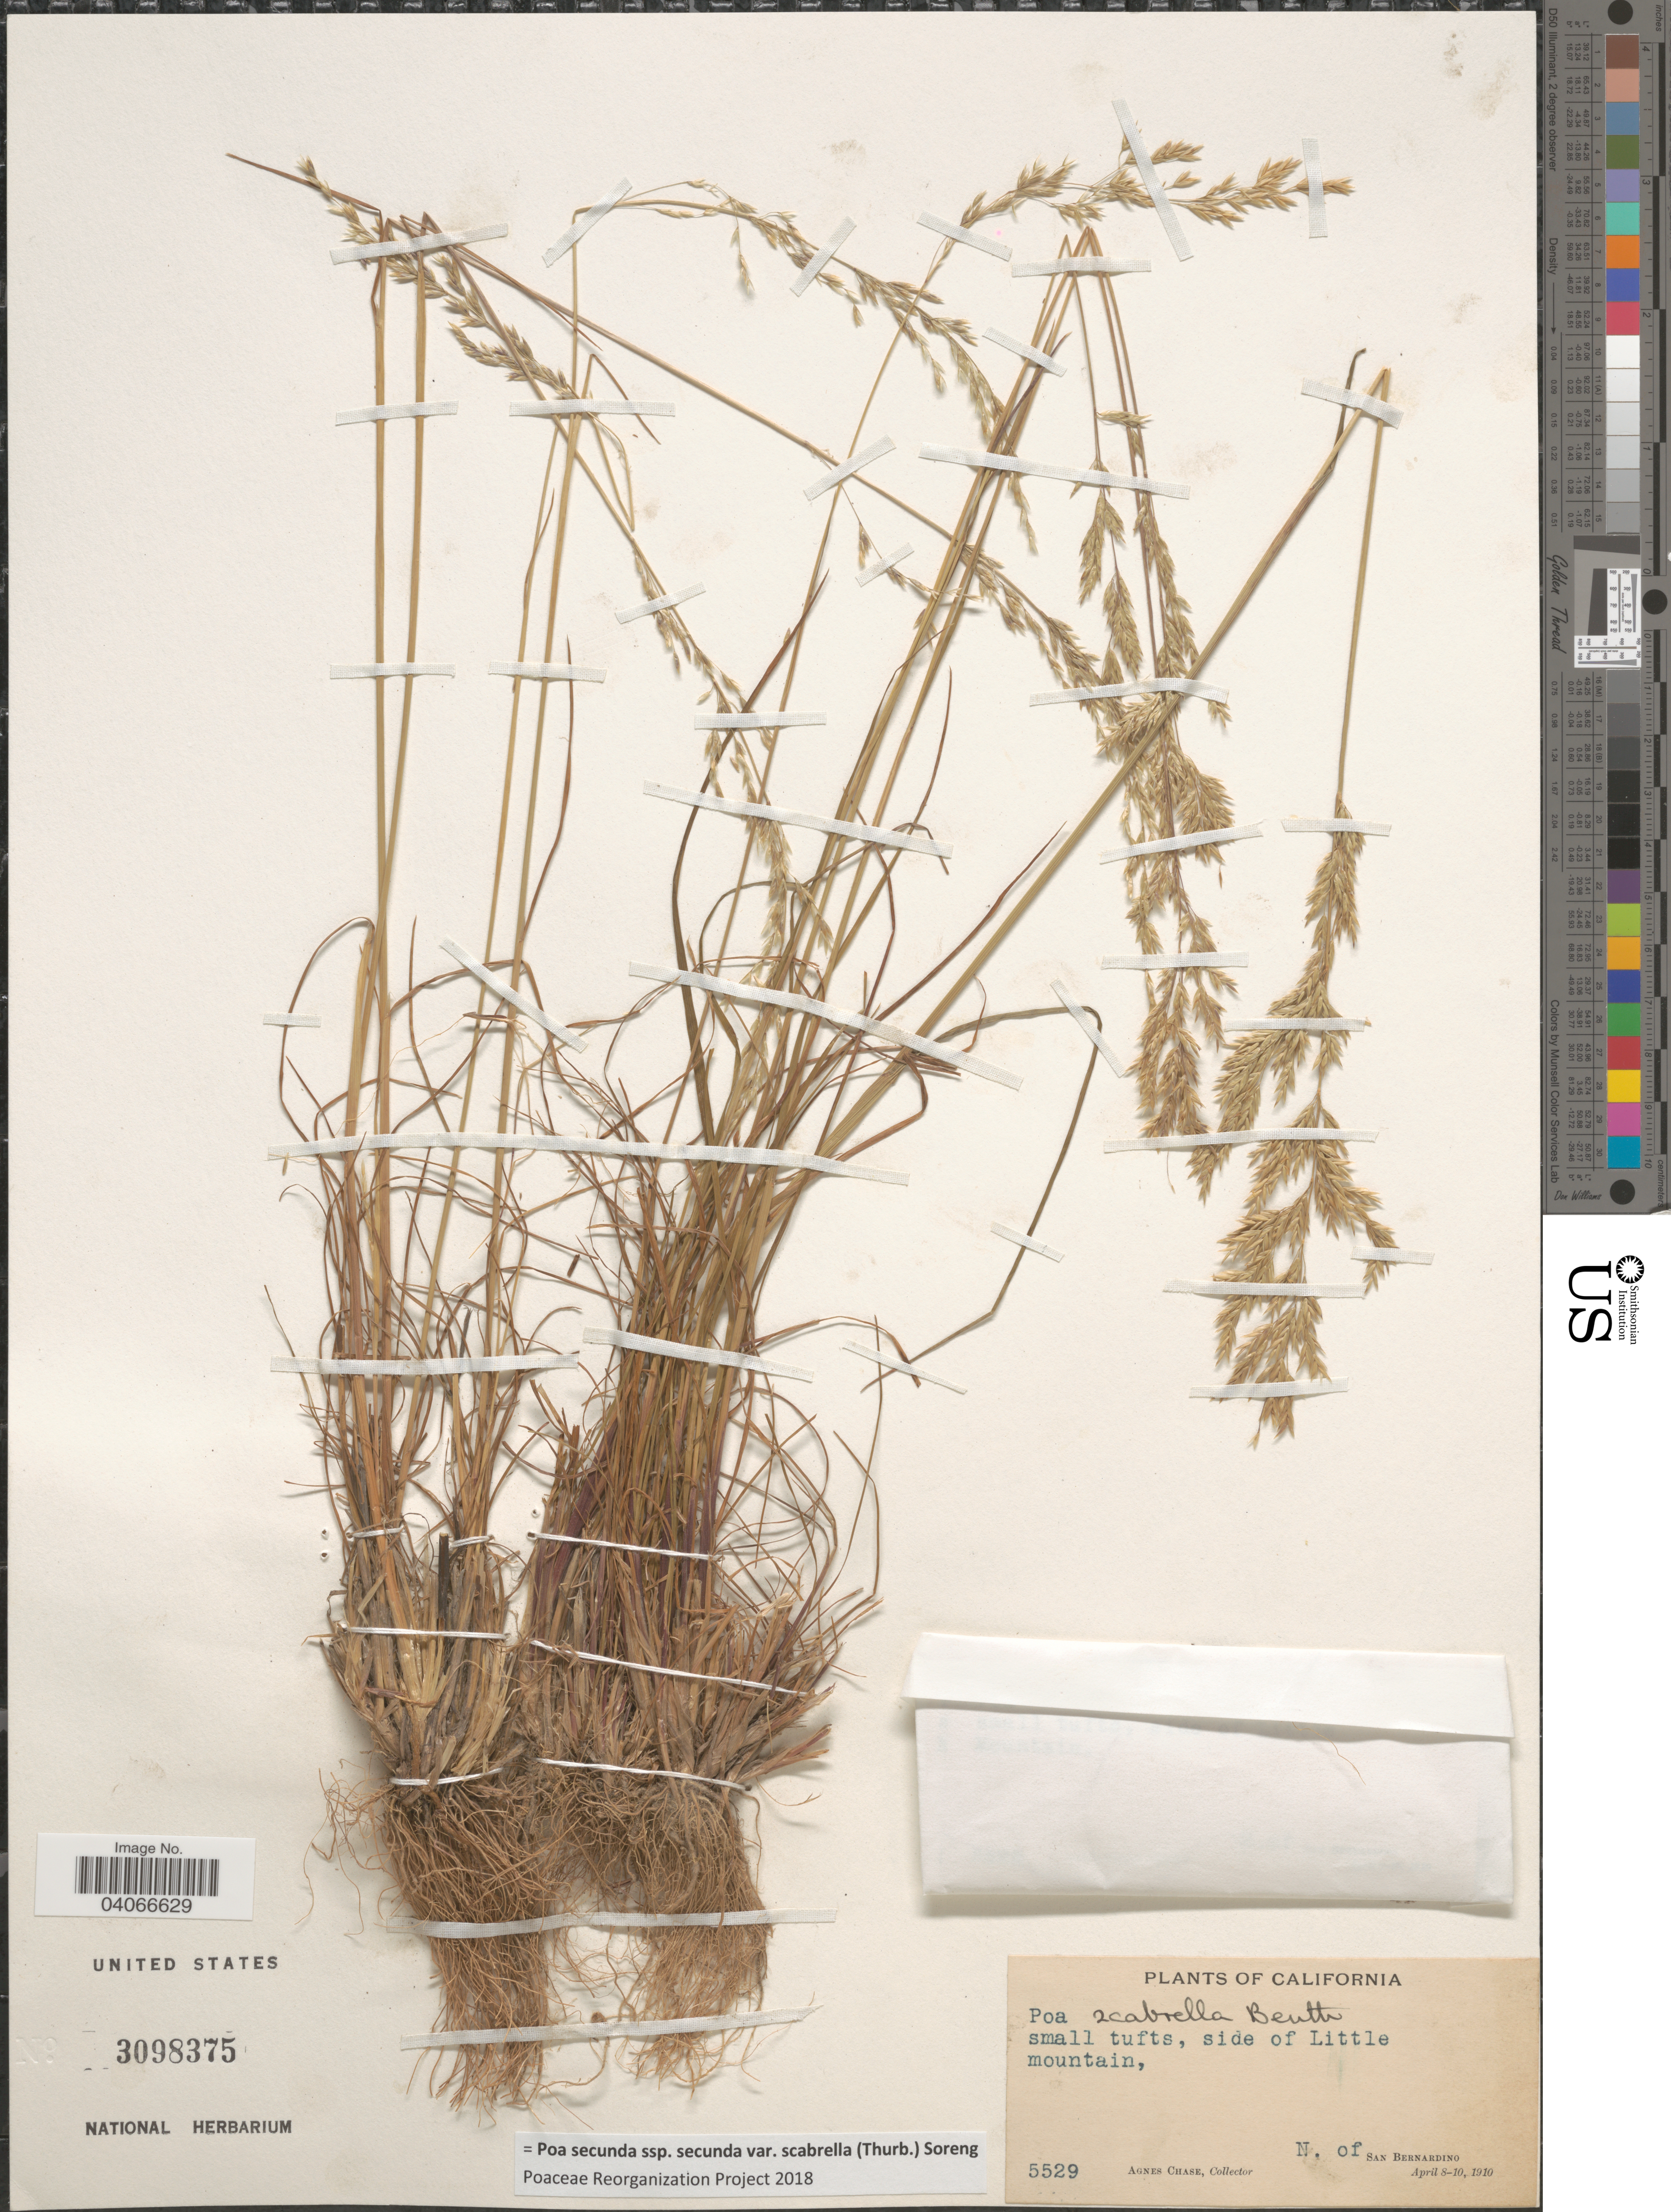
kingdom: Plantae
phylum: Tracheophyta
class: Liliopsida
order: Poales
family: Poaceae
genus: Poa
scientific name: Poa secunda subsp. secunda var. scabrella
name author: (Thurb.) Soreng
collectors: A. Chase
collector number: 5529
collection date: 1910-04-08/1910-04-10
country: United States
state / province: California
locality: Side of Little mountain. N. of San Bernardino.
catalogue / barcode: US 3098375